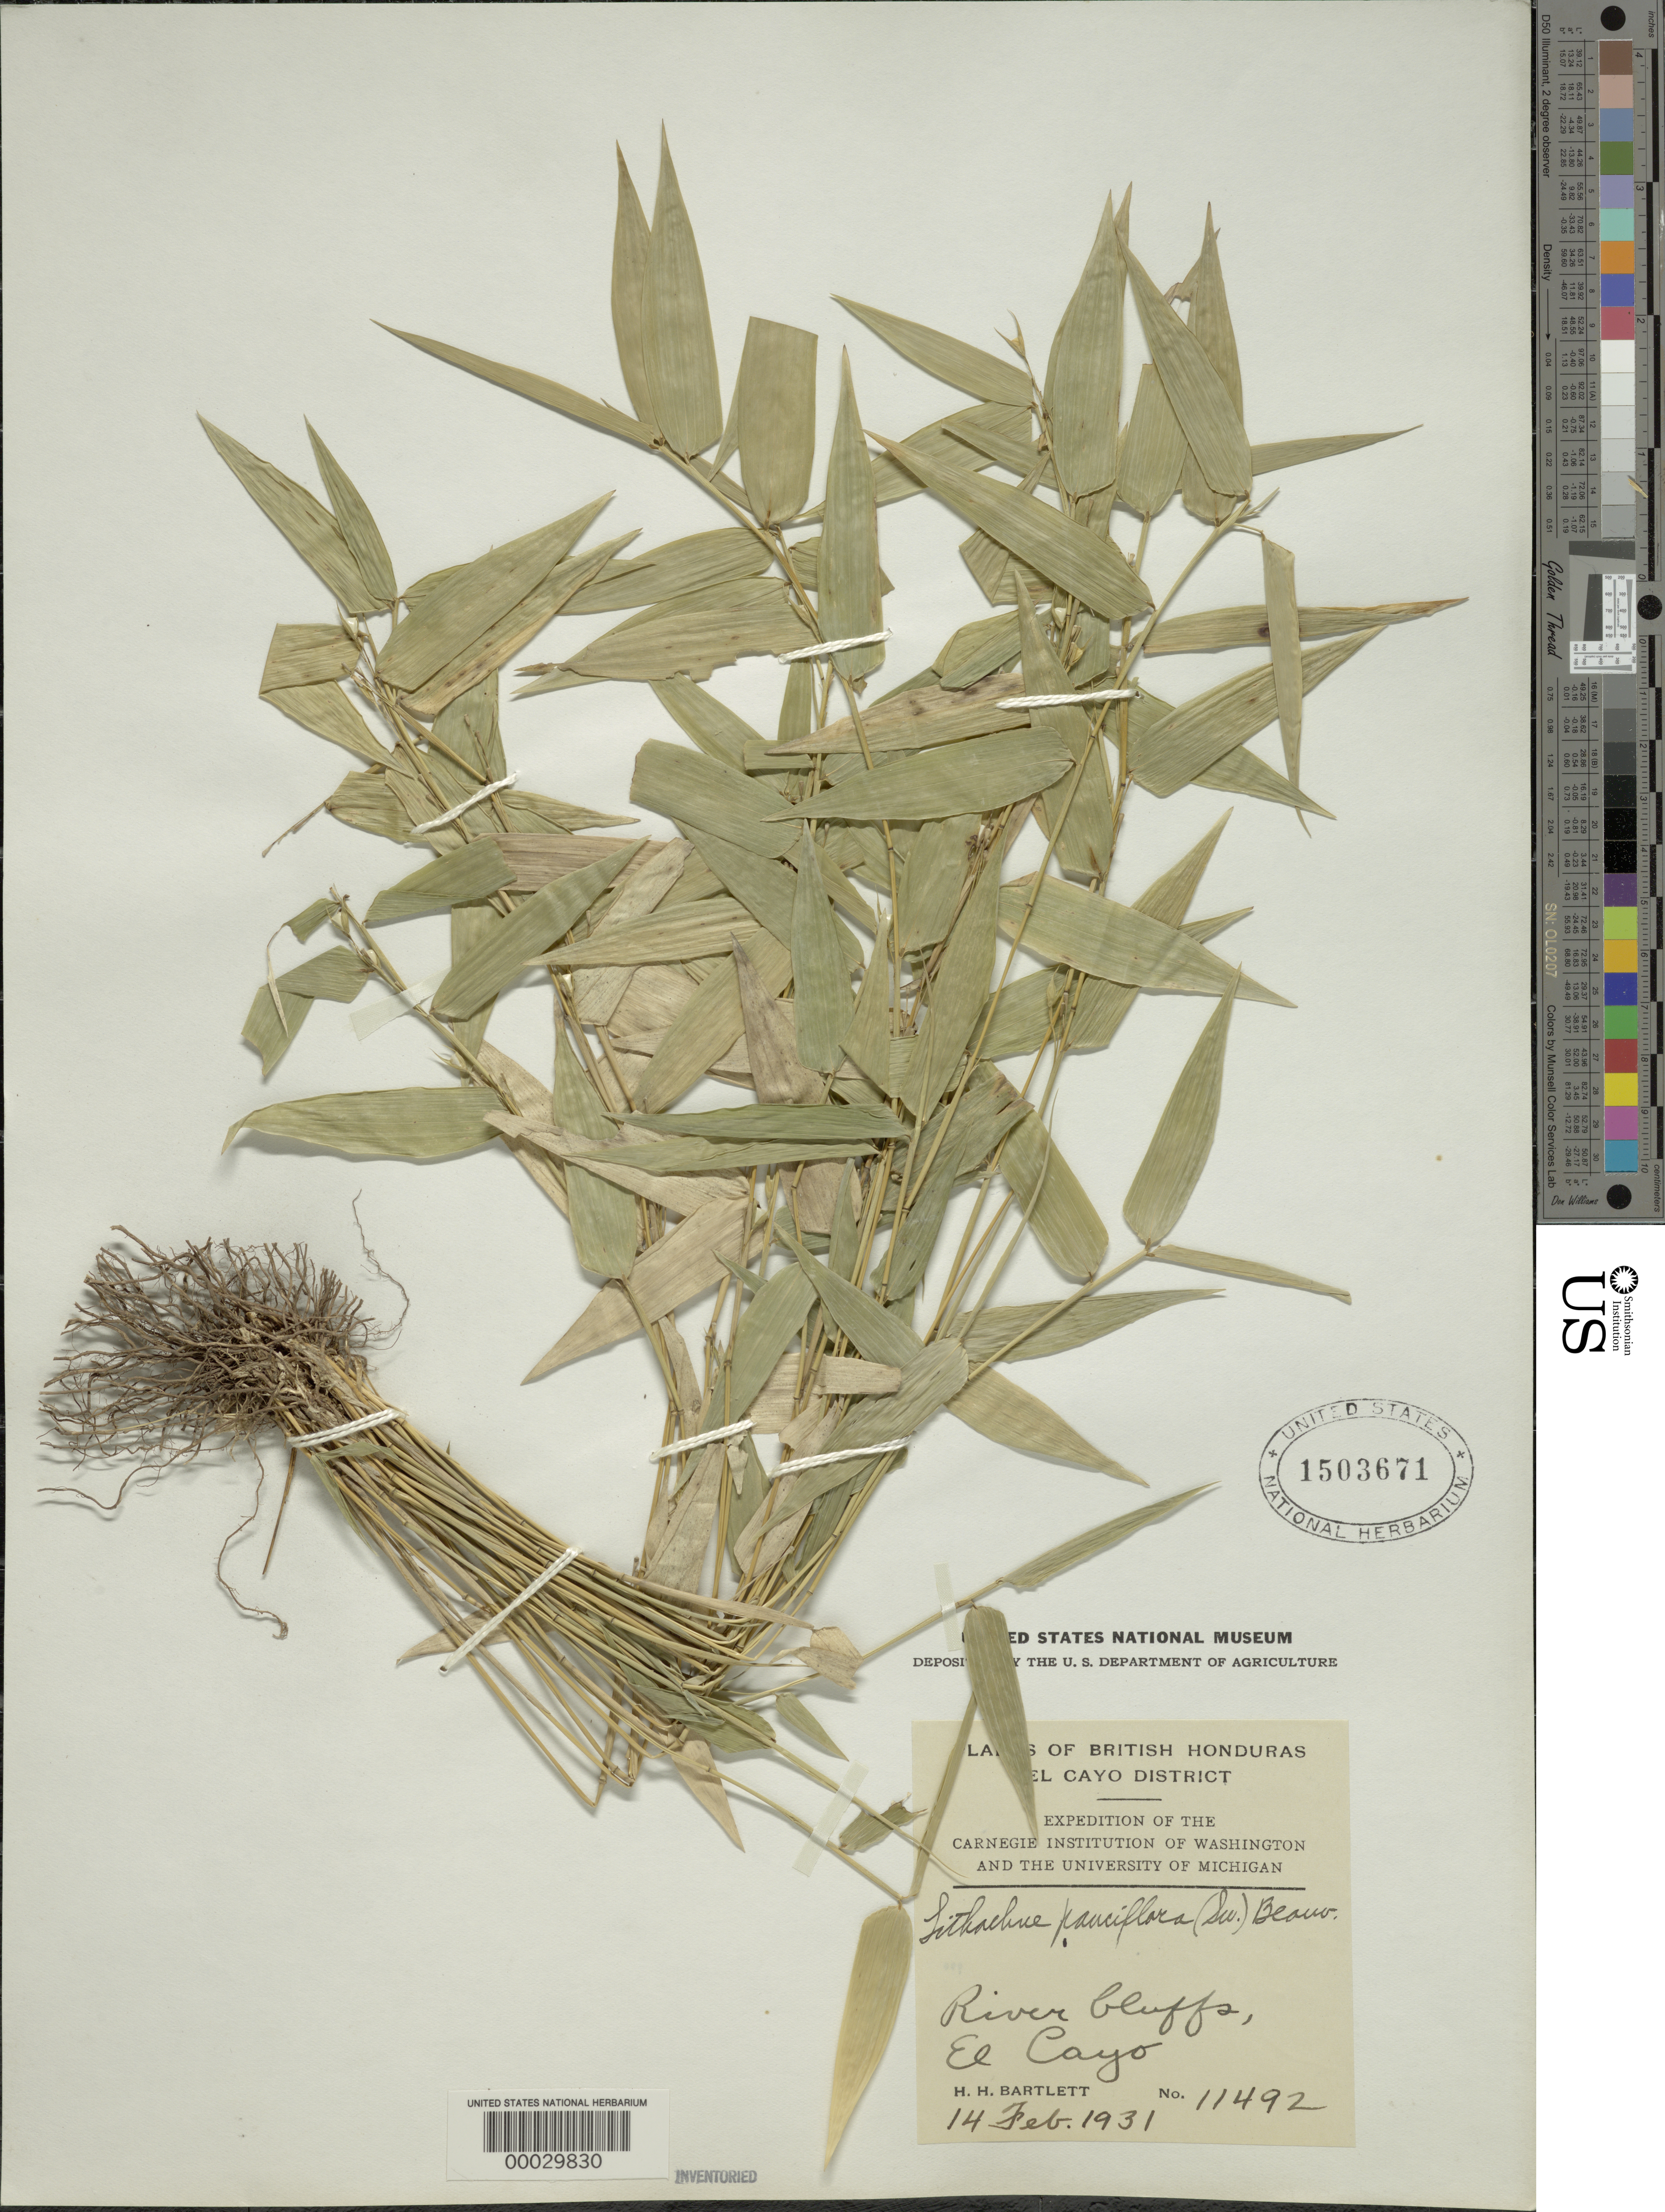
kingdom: Plantae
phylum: Tracheophyta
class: Liliopsida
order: Poales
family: Poaceae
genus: Lithachne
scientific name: Lithachne pauciflora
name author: (Sw.) P. Beauv.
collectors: H. H. Bartlett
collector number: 11492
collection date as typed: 14 Feb 1931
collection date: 1931-02-14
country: Belize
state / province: Cayo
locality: El Cayo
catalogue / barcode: US 1503671